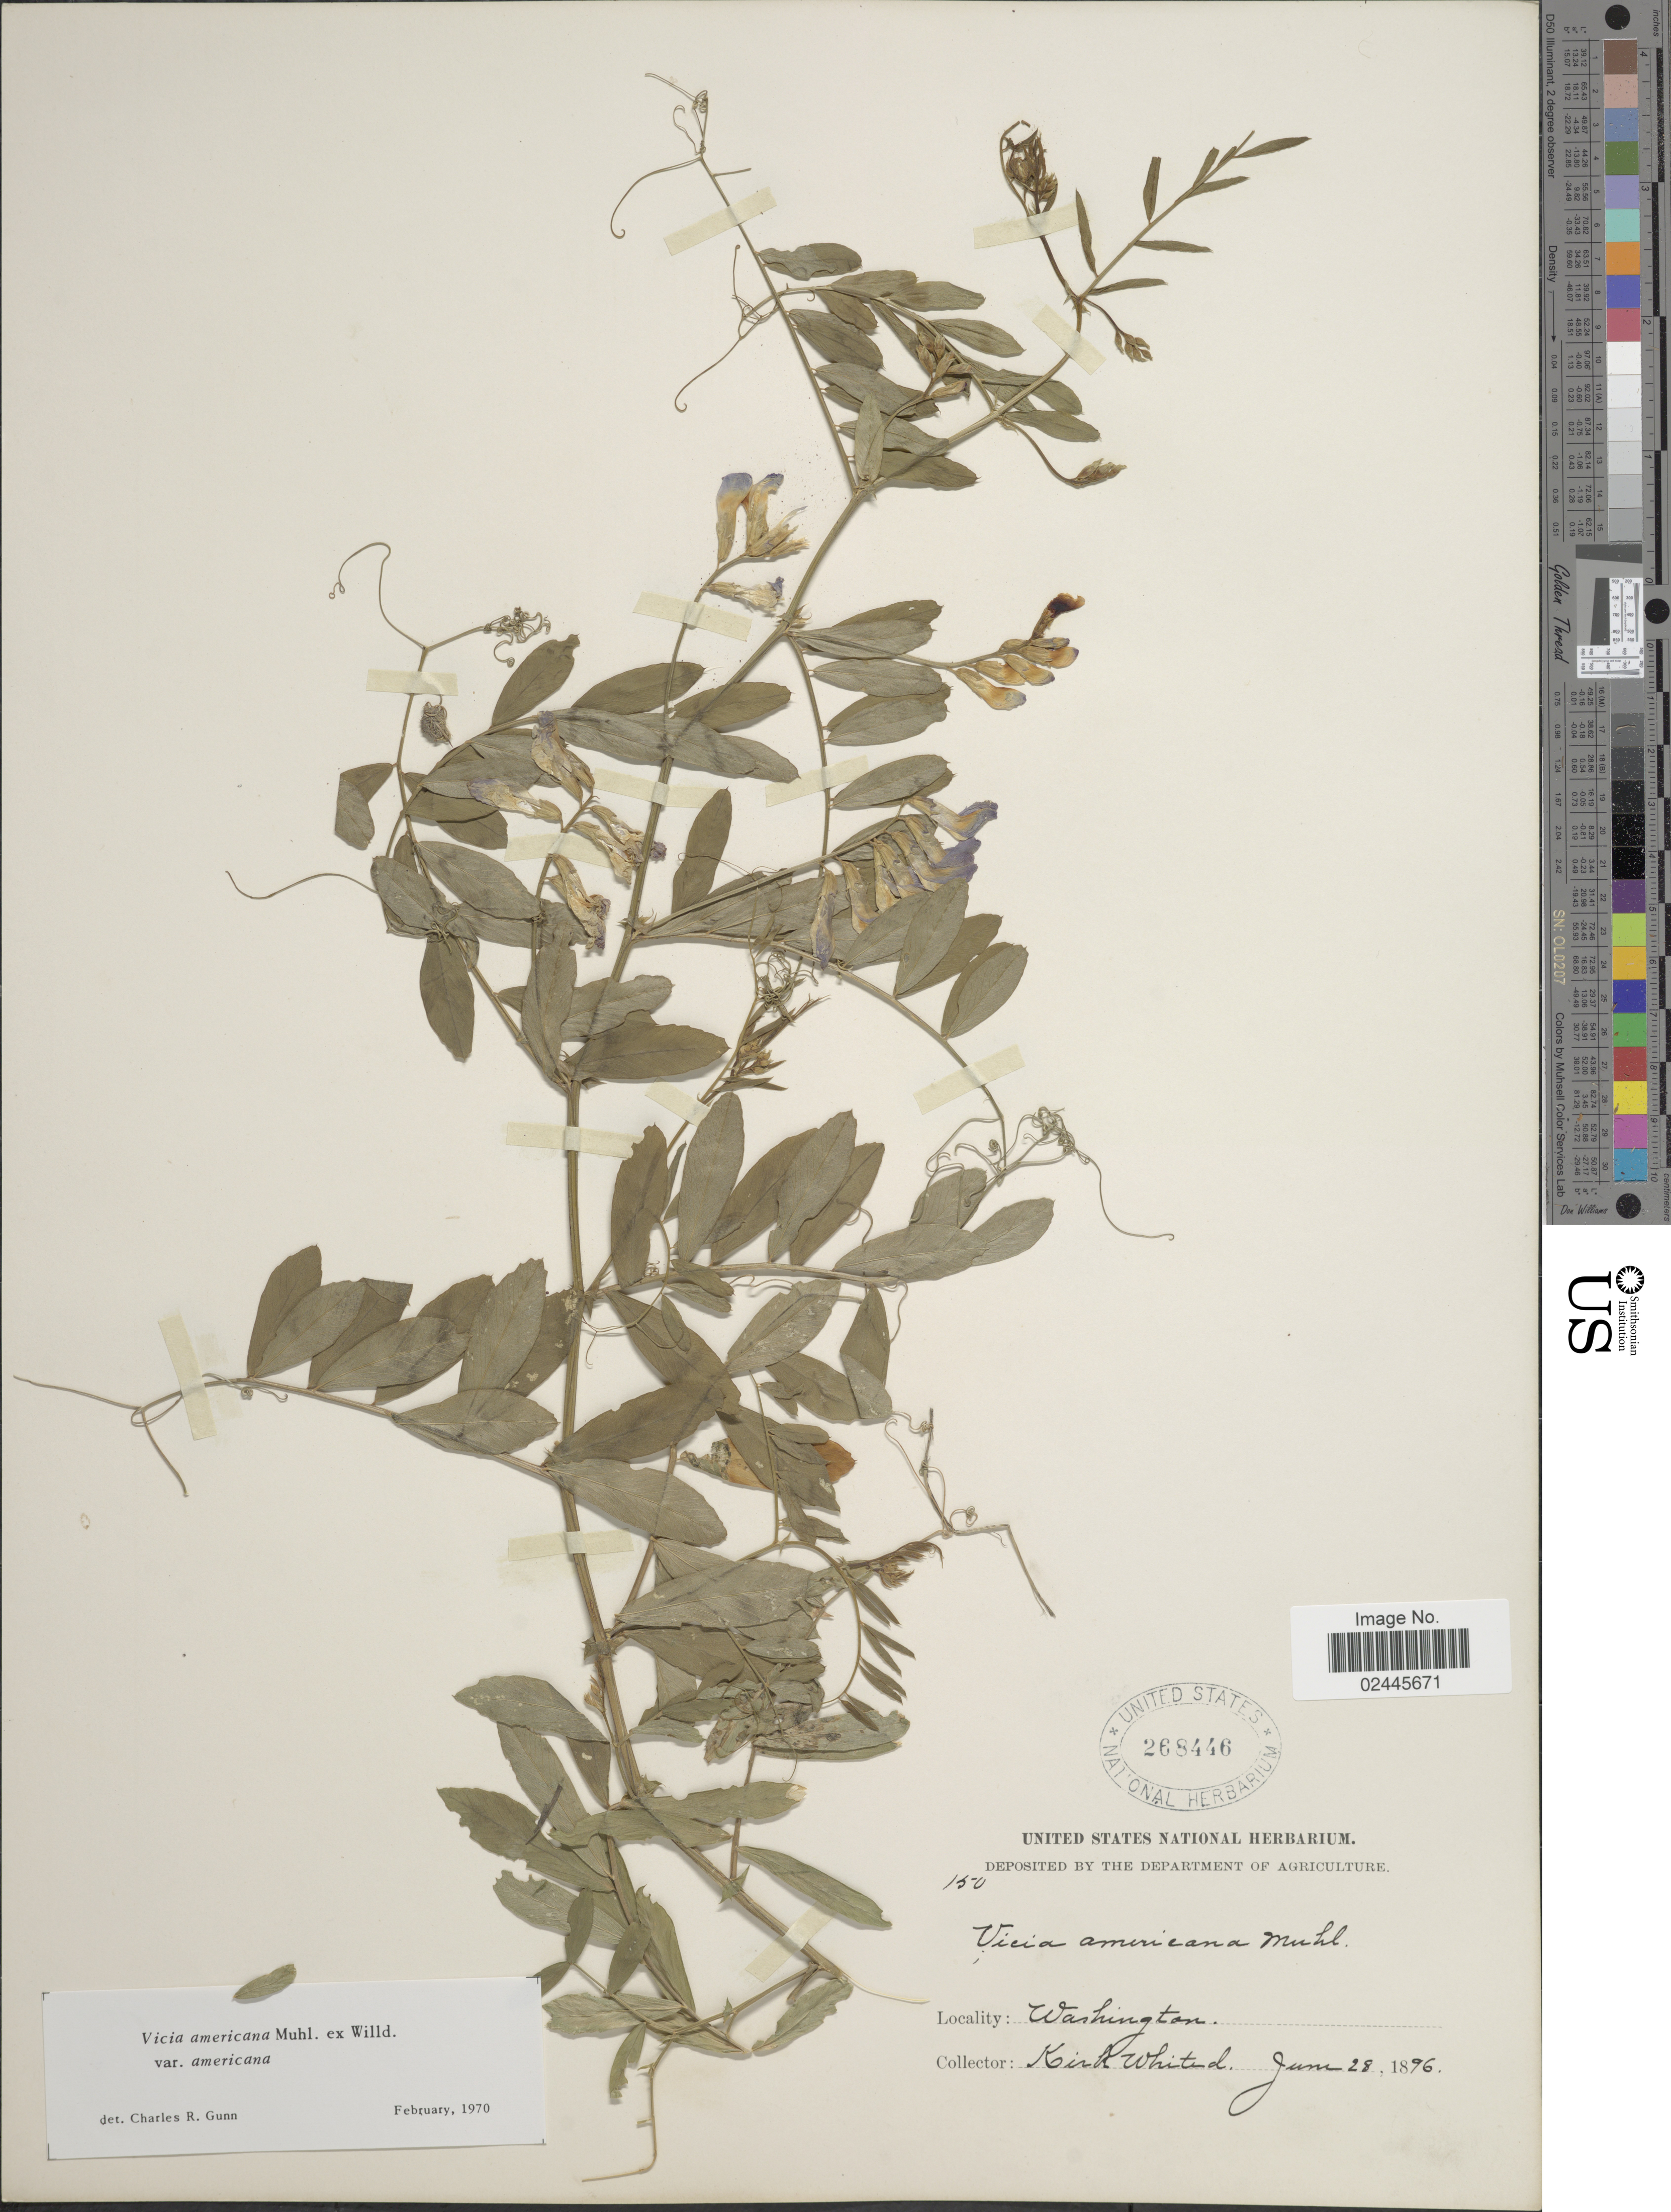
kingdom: Plantae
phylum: Tracheophyta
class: Magnoliopsida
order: Fabales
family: Fabaceae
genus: Vicia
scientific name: Vicia americana var. americana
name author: Muhl. ex Willd.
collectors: K. Whited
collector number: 150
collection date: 1896-01-28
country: United States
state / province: Washington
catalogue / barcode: US 268446